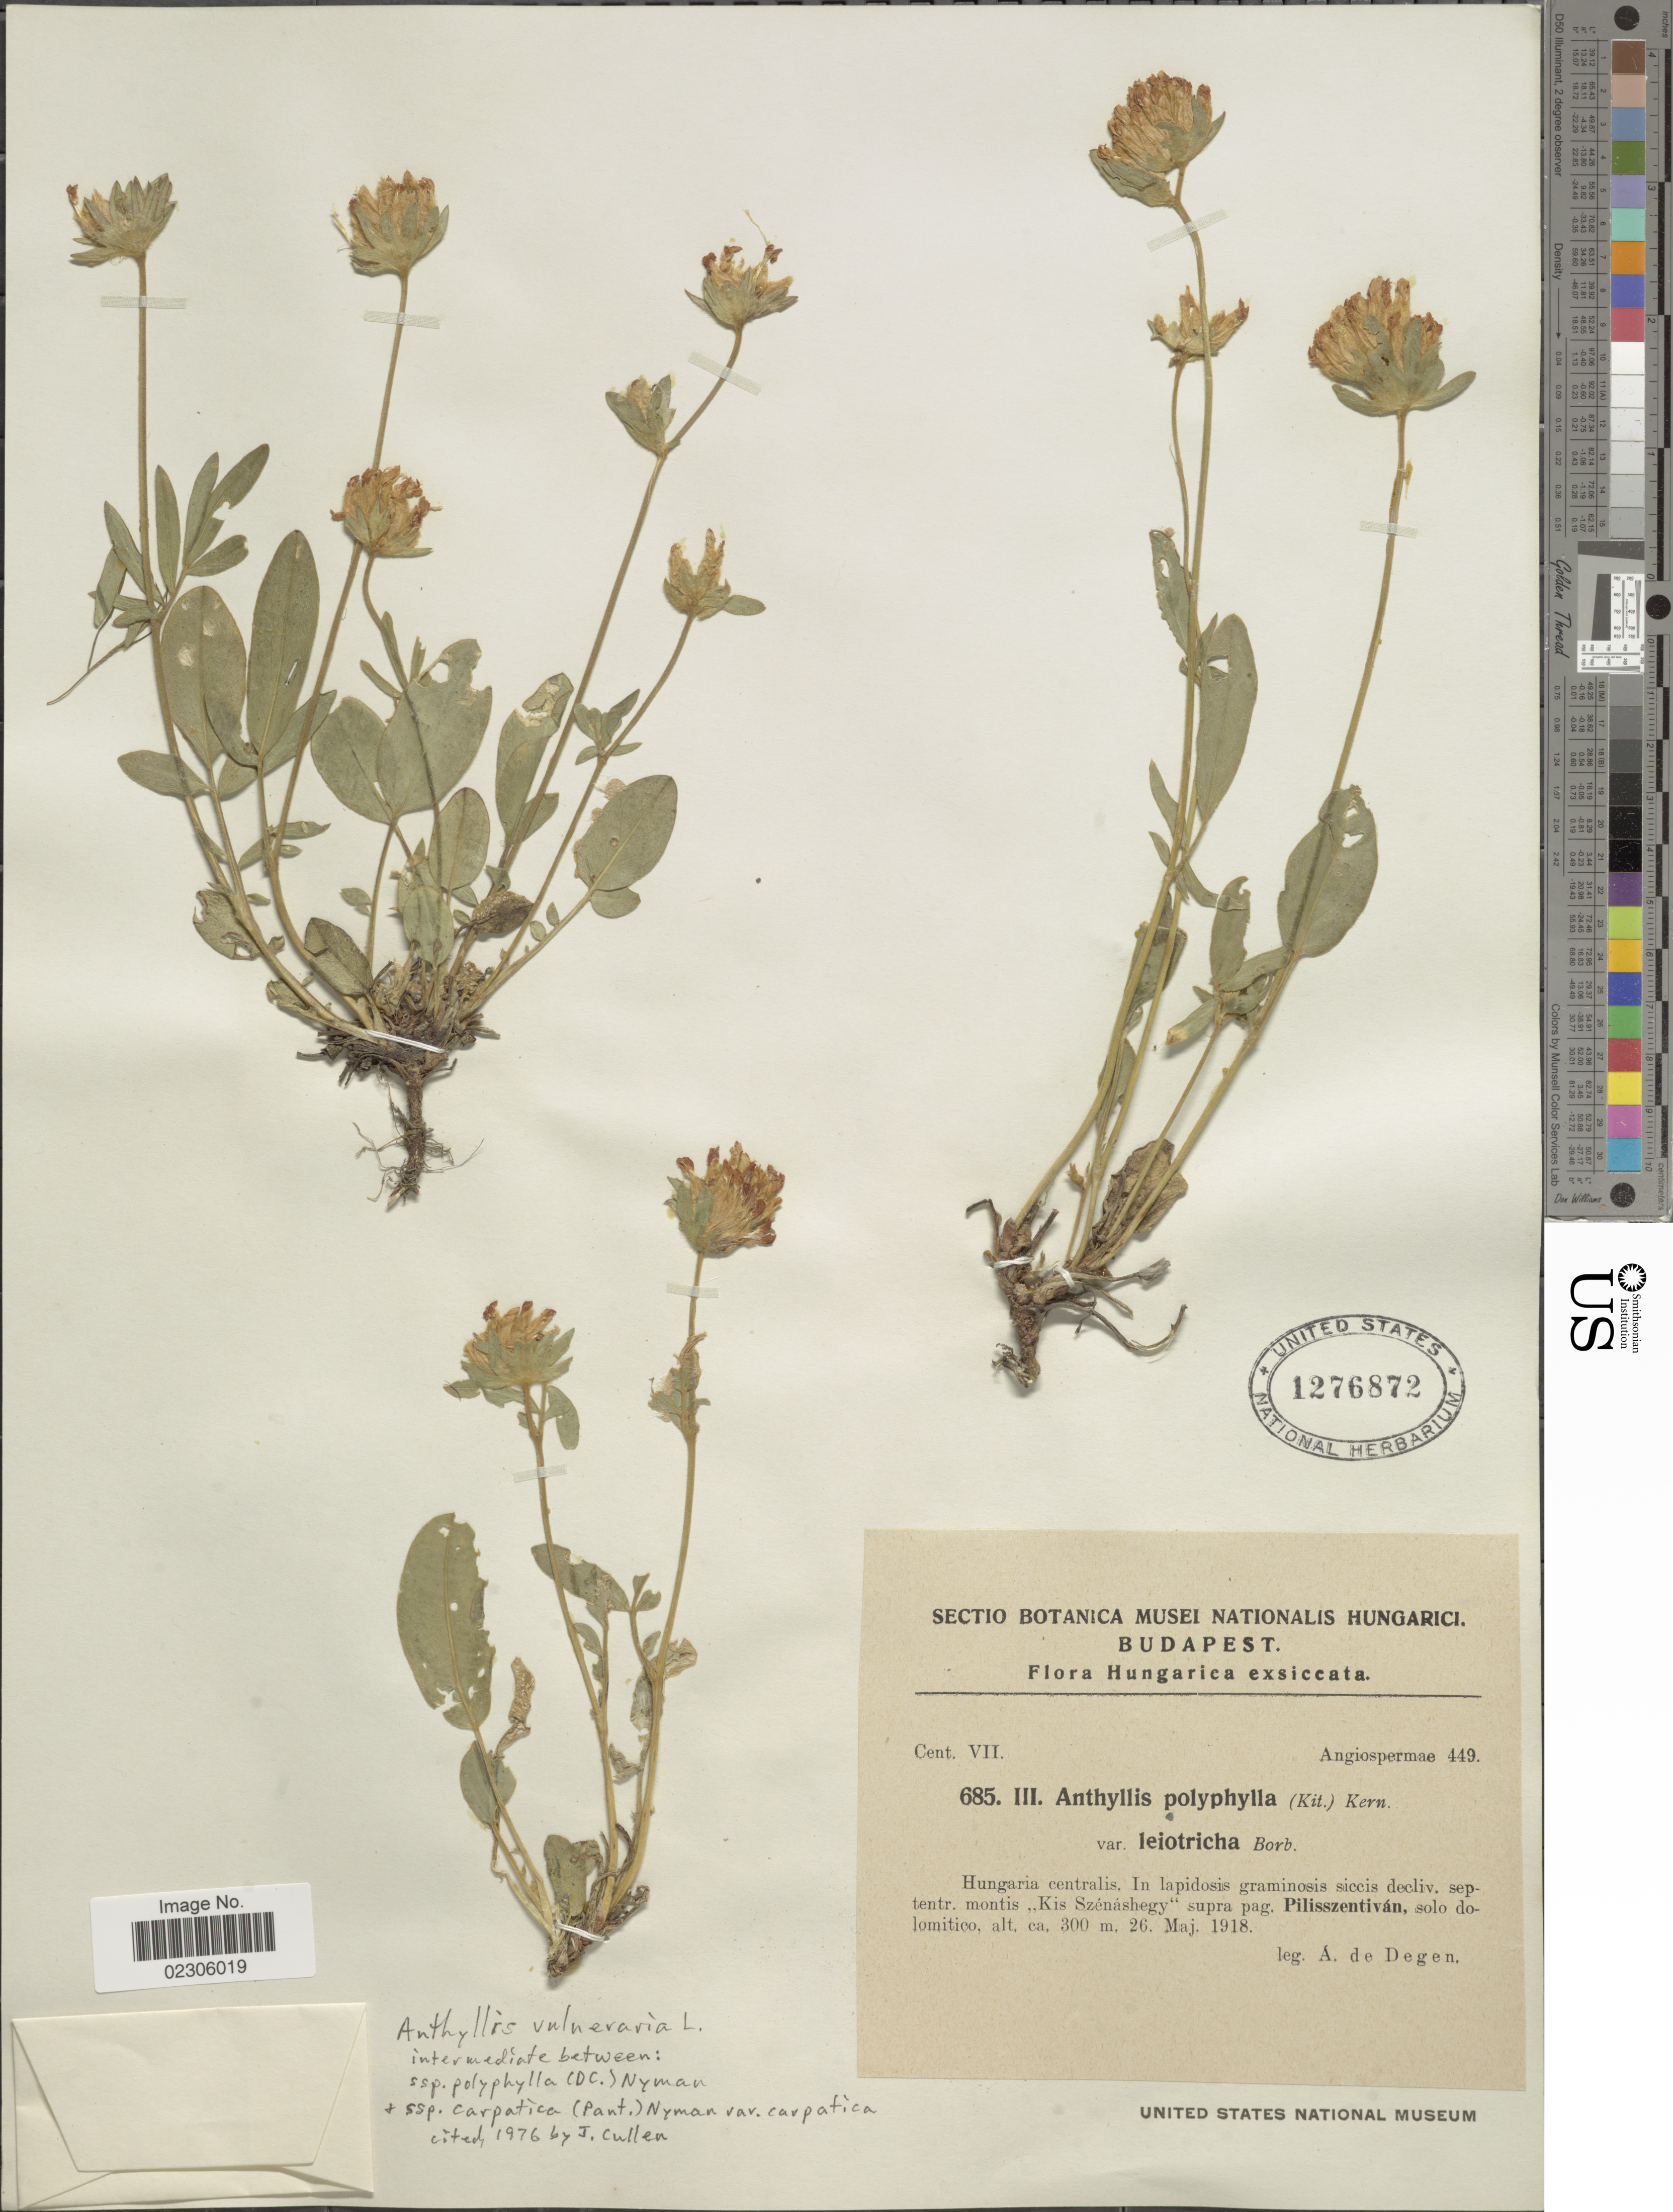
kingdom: Plantae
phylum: Tracheophyta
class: Magnoliopsida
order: Fabales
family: Fabaceae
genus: Anthyllis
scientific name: Anthyllis vulneraria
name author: L.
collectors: A. von Degen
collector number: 449?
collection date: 1918-05-26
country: Hungary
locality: Hungaria centralis, montis Kis Szenashegy, supra pag. Pilisszentivan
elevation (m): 300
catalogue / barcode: US 1276872